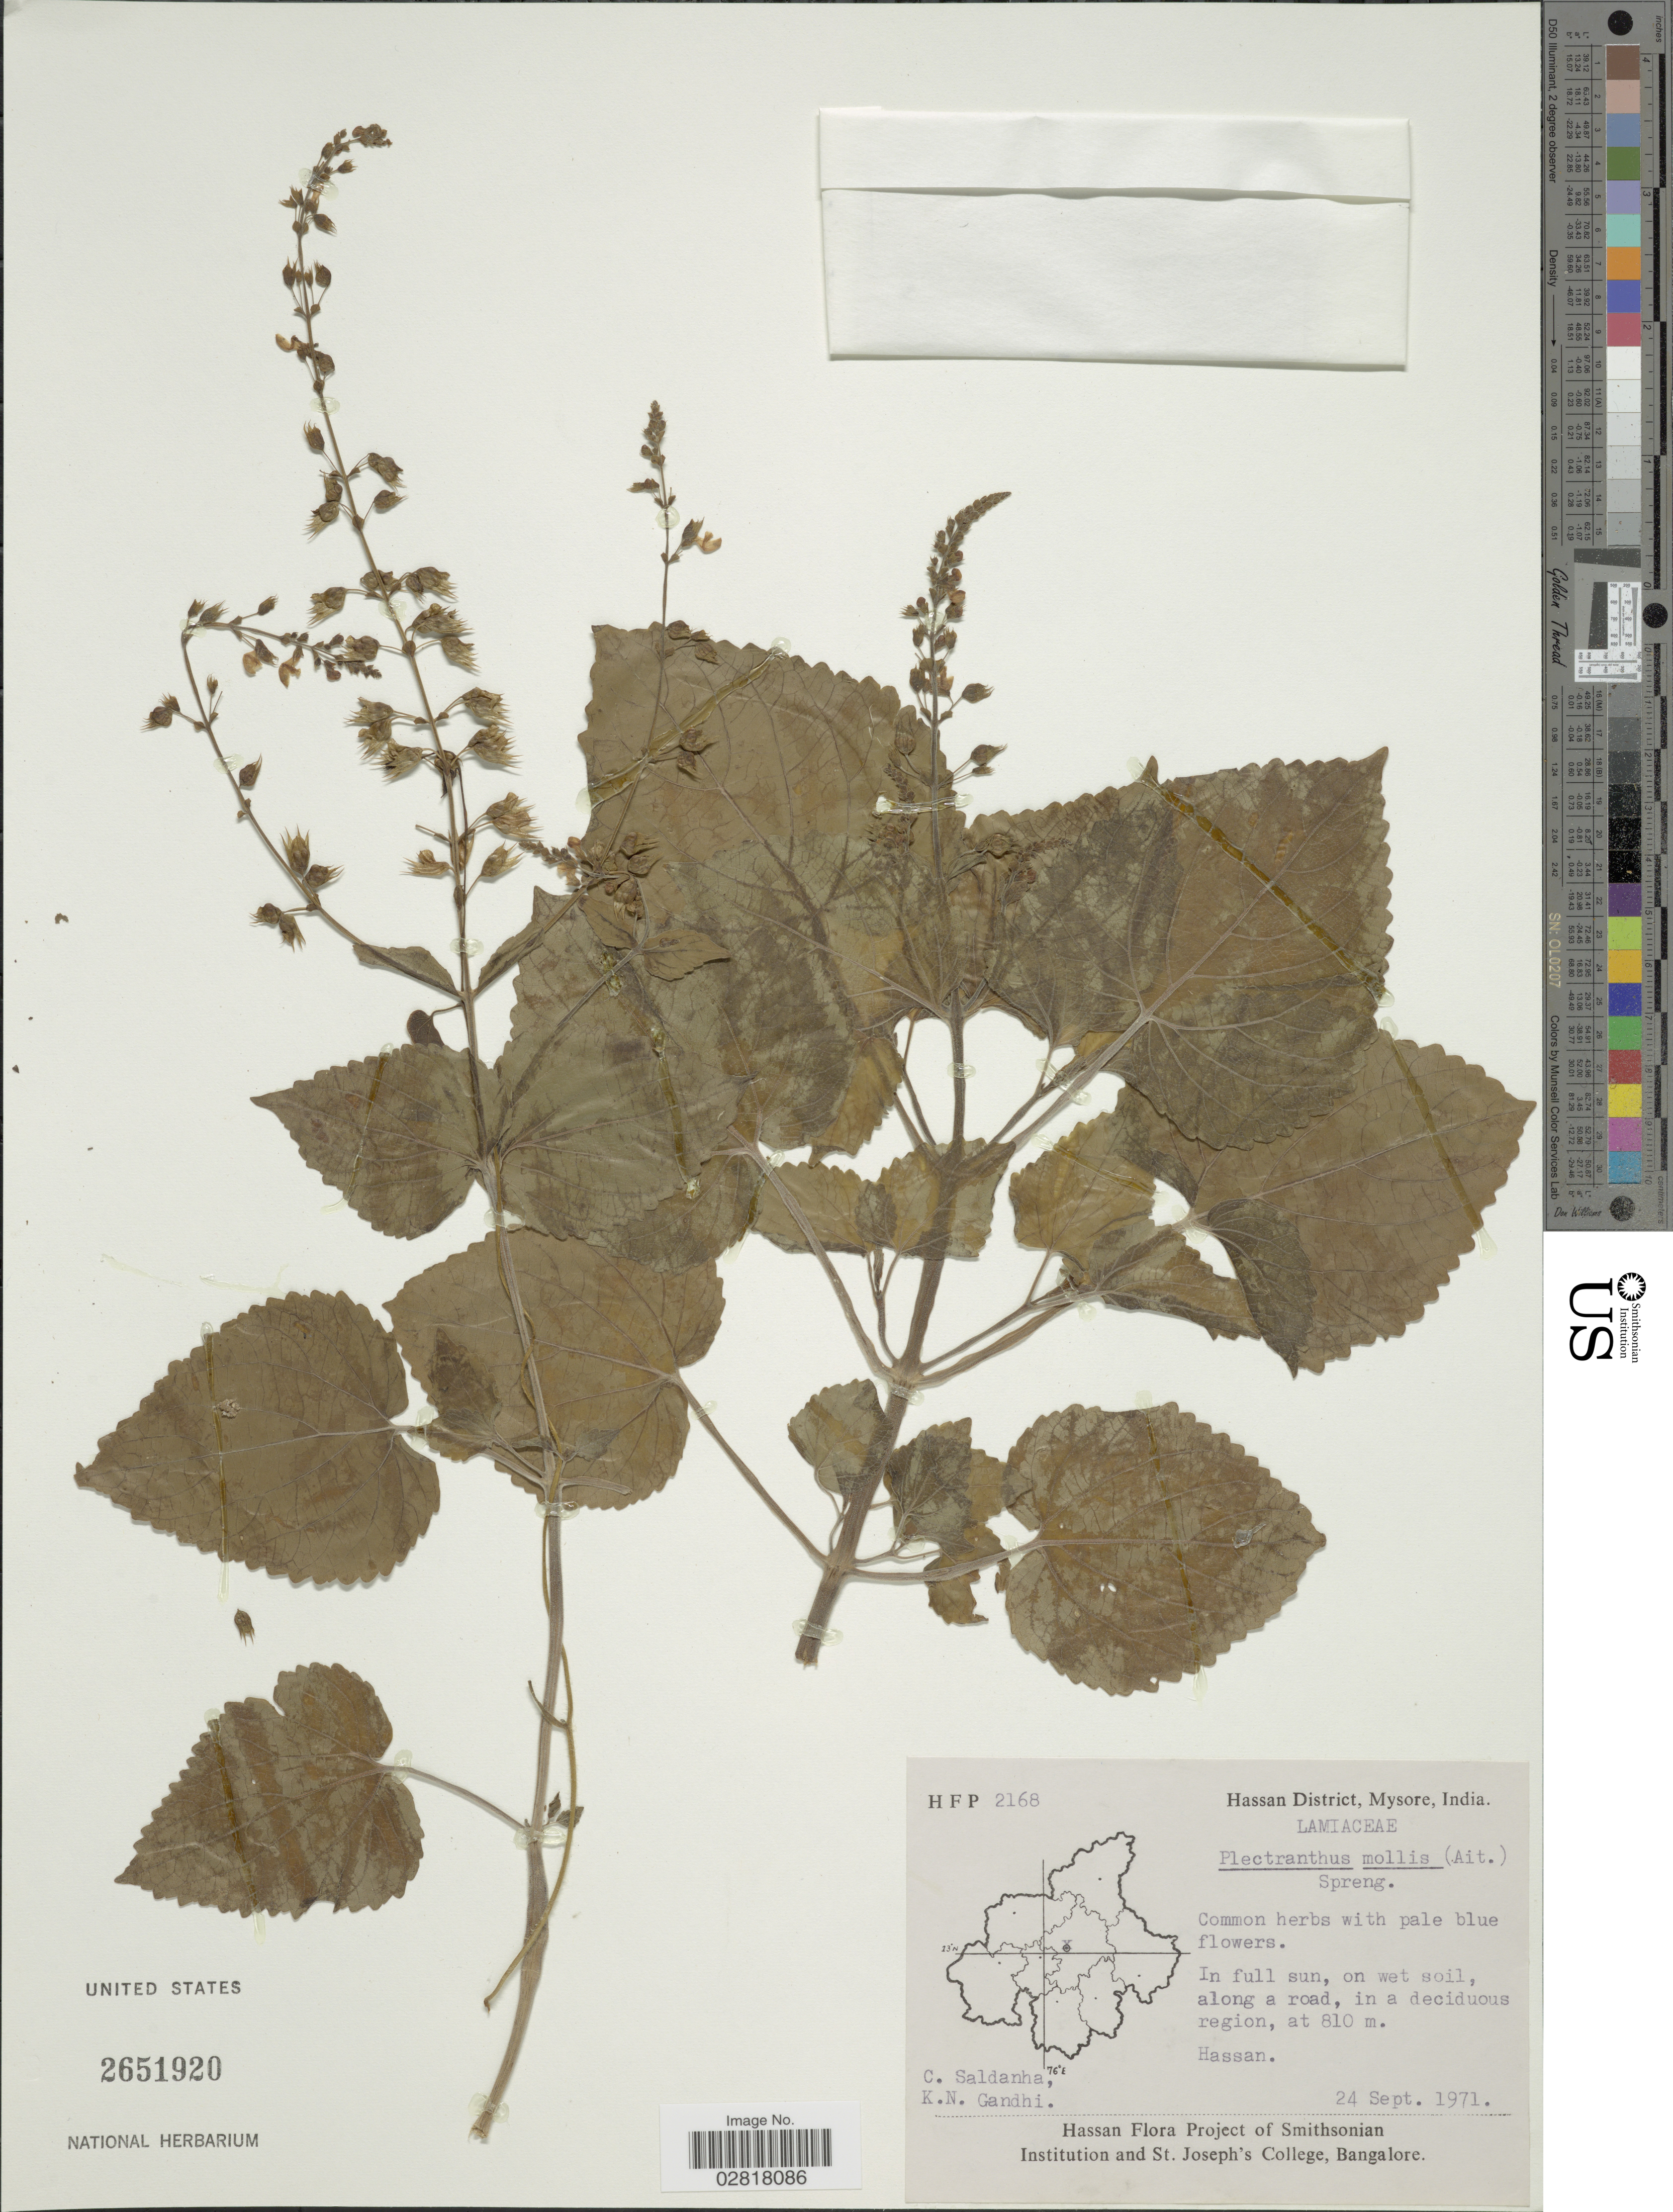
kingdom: Plantae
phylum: Tracheophyta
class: Magnoliopsida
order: Lamiales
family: Lamiaceae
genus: Plectranthus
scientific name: Plectranthus mollis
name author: (Aiton) Spreng.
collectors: C. Saldanha & K. N. Gandhi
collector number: HFP2168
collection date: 1971-09-24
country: India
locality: Hassan District, Mysore, Hassan.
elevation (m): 810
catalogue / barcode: US 2651920